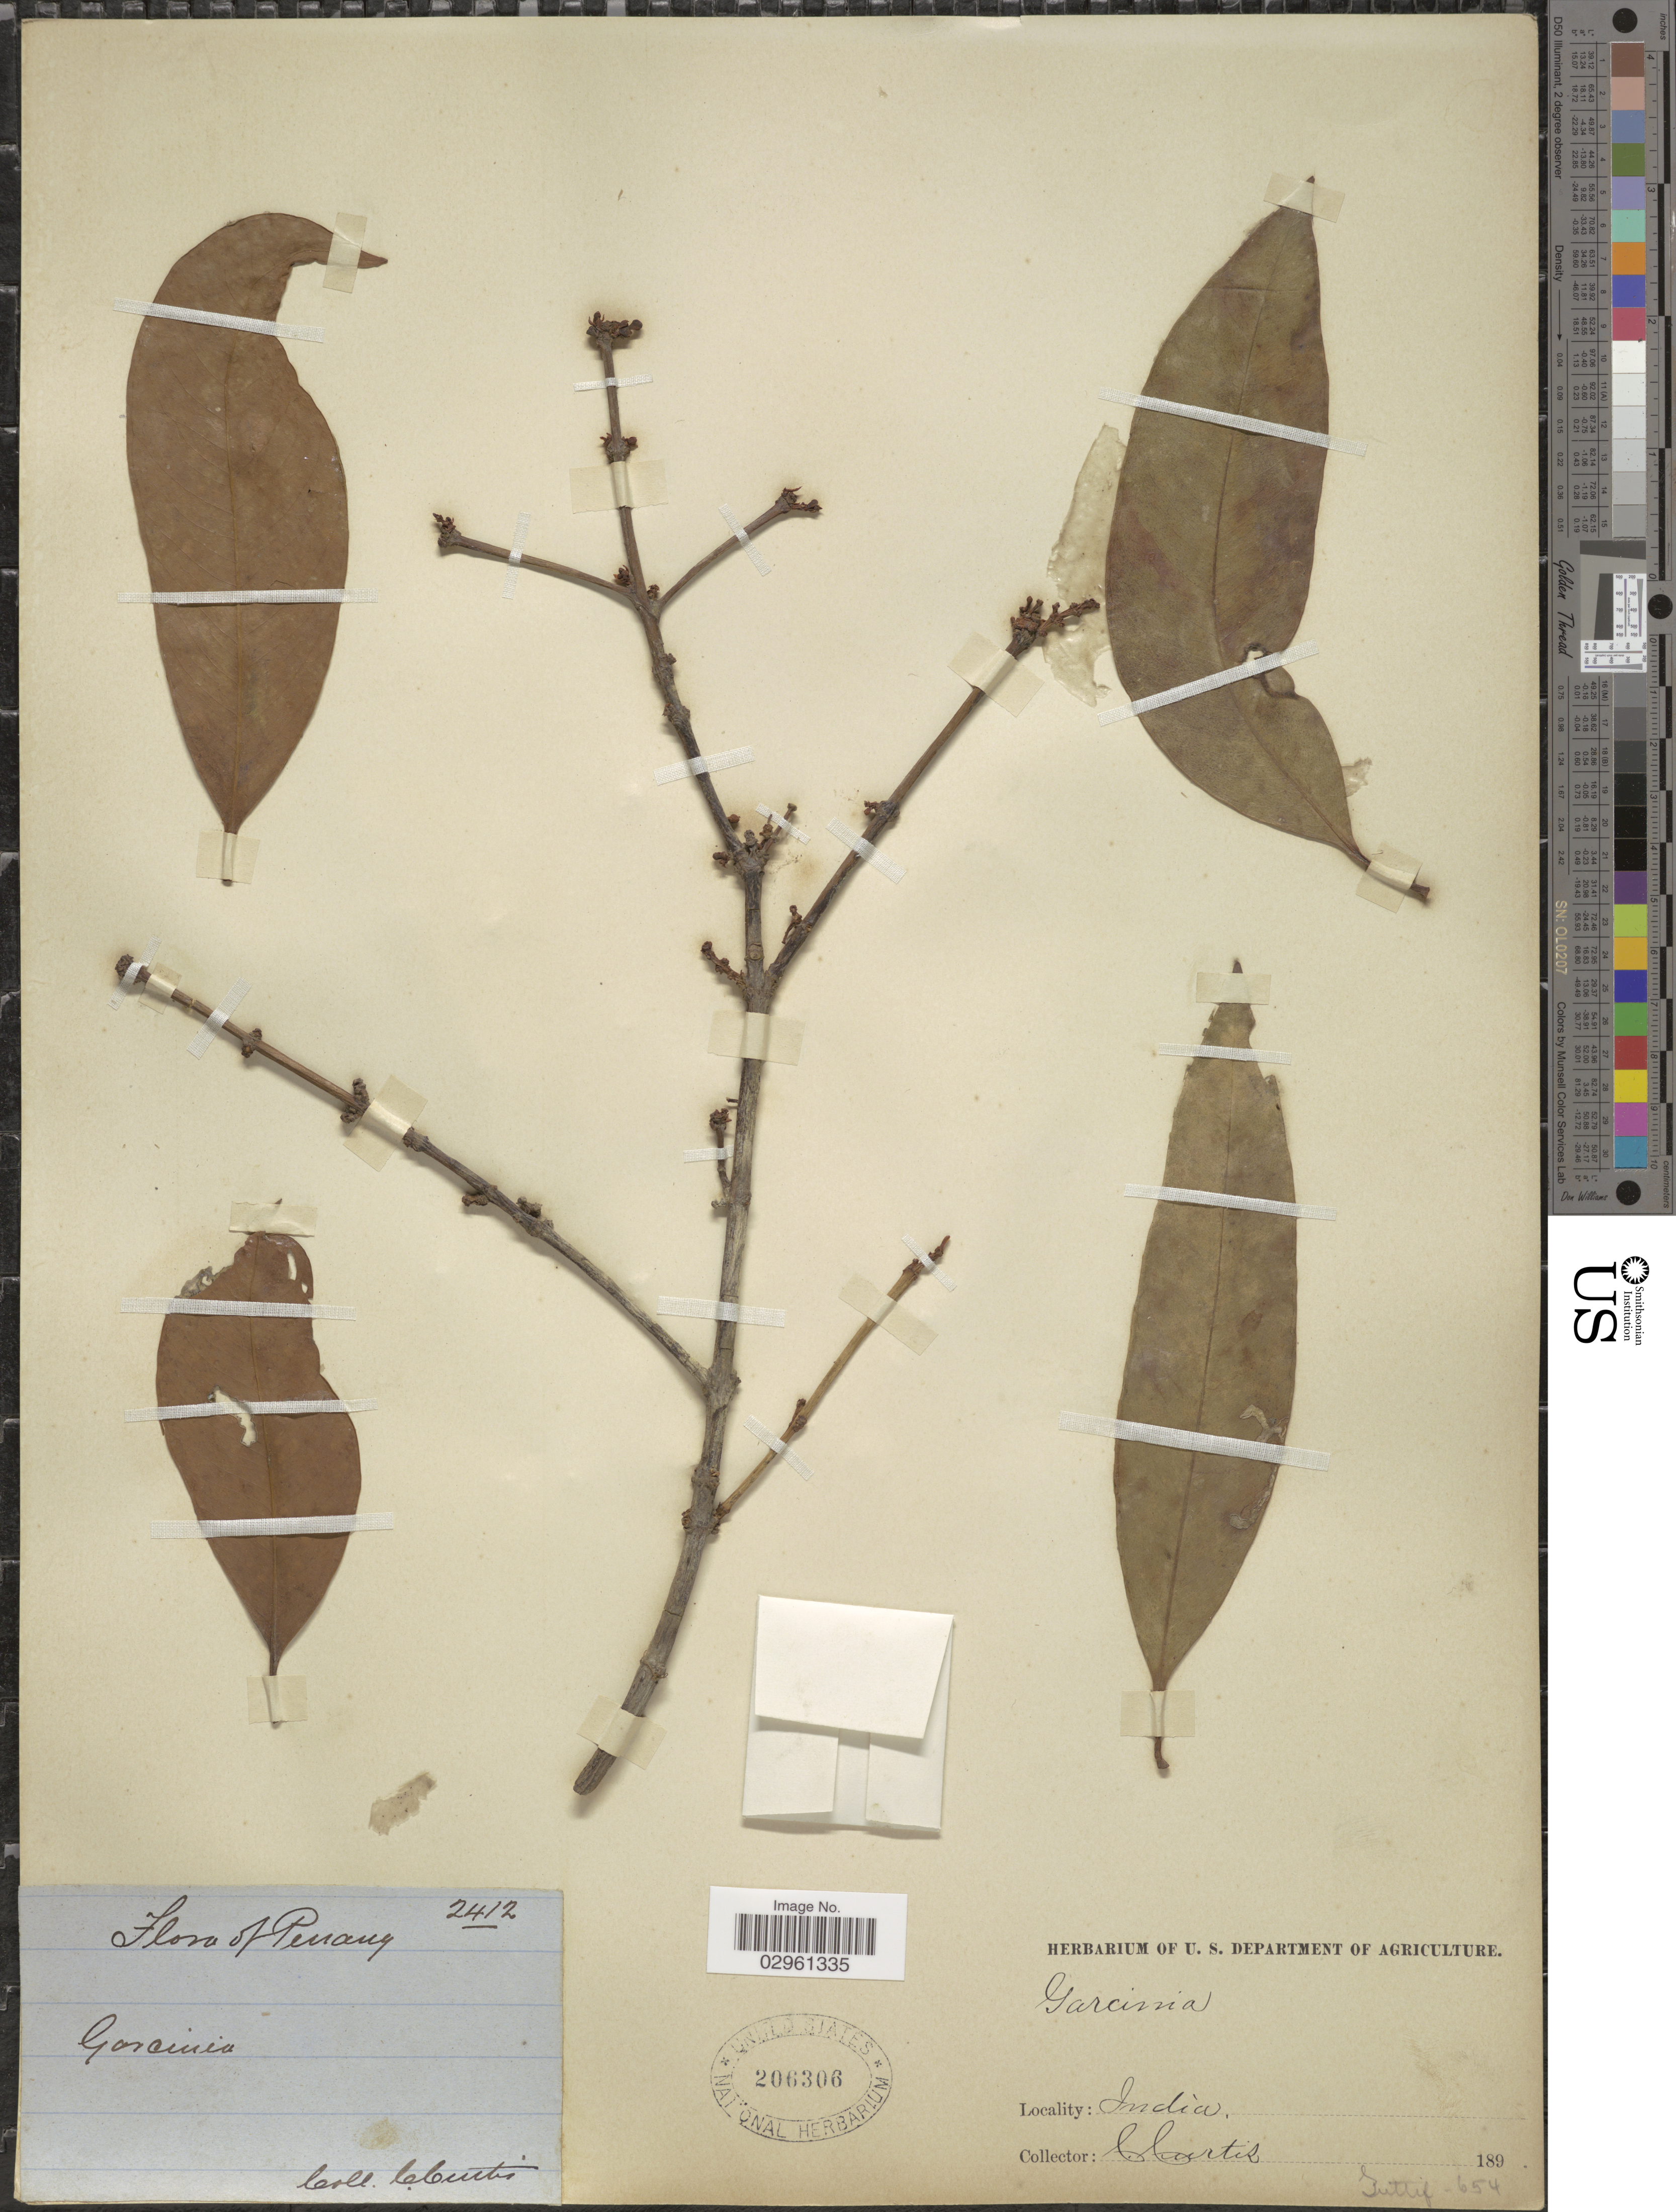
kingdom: Plantae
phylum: Tracheophyta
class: Magnoliopsida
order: Malpighiales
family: Clusiaceae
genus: Garcinia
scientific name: Garcinia sp.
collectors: C. Curtis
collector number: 2412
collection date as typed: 189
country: Malaysia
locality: Penang.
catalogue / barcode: US 206306